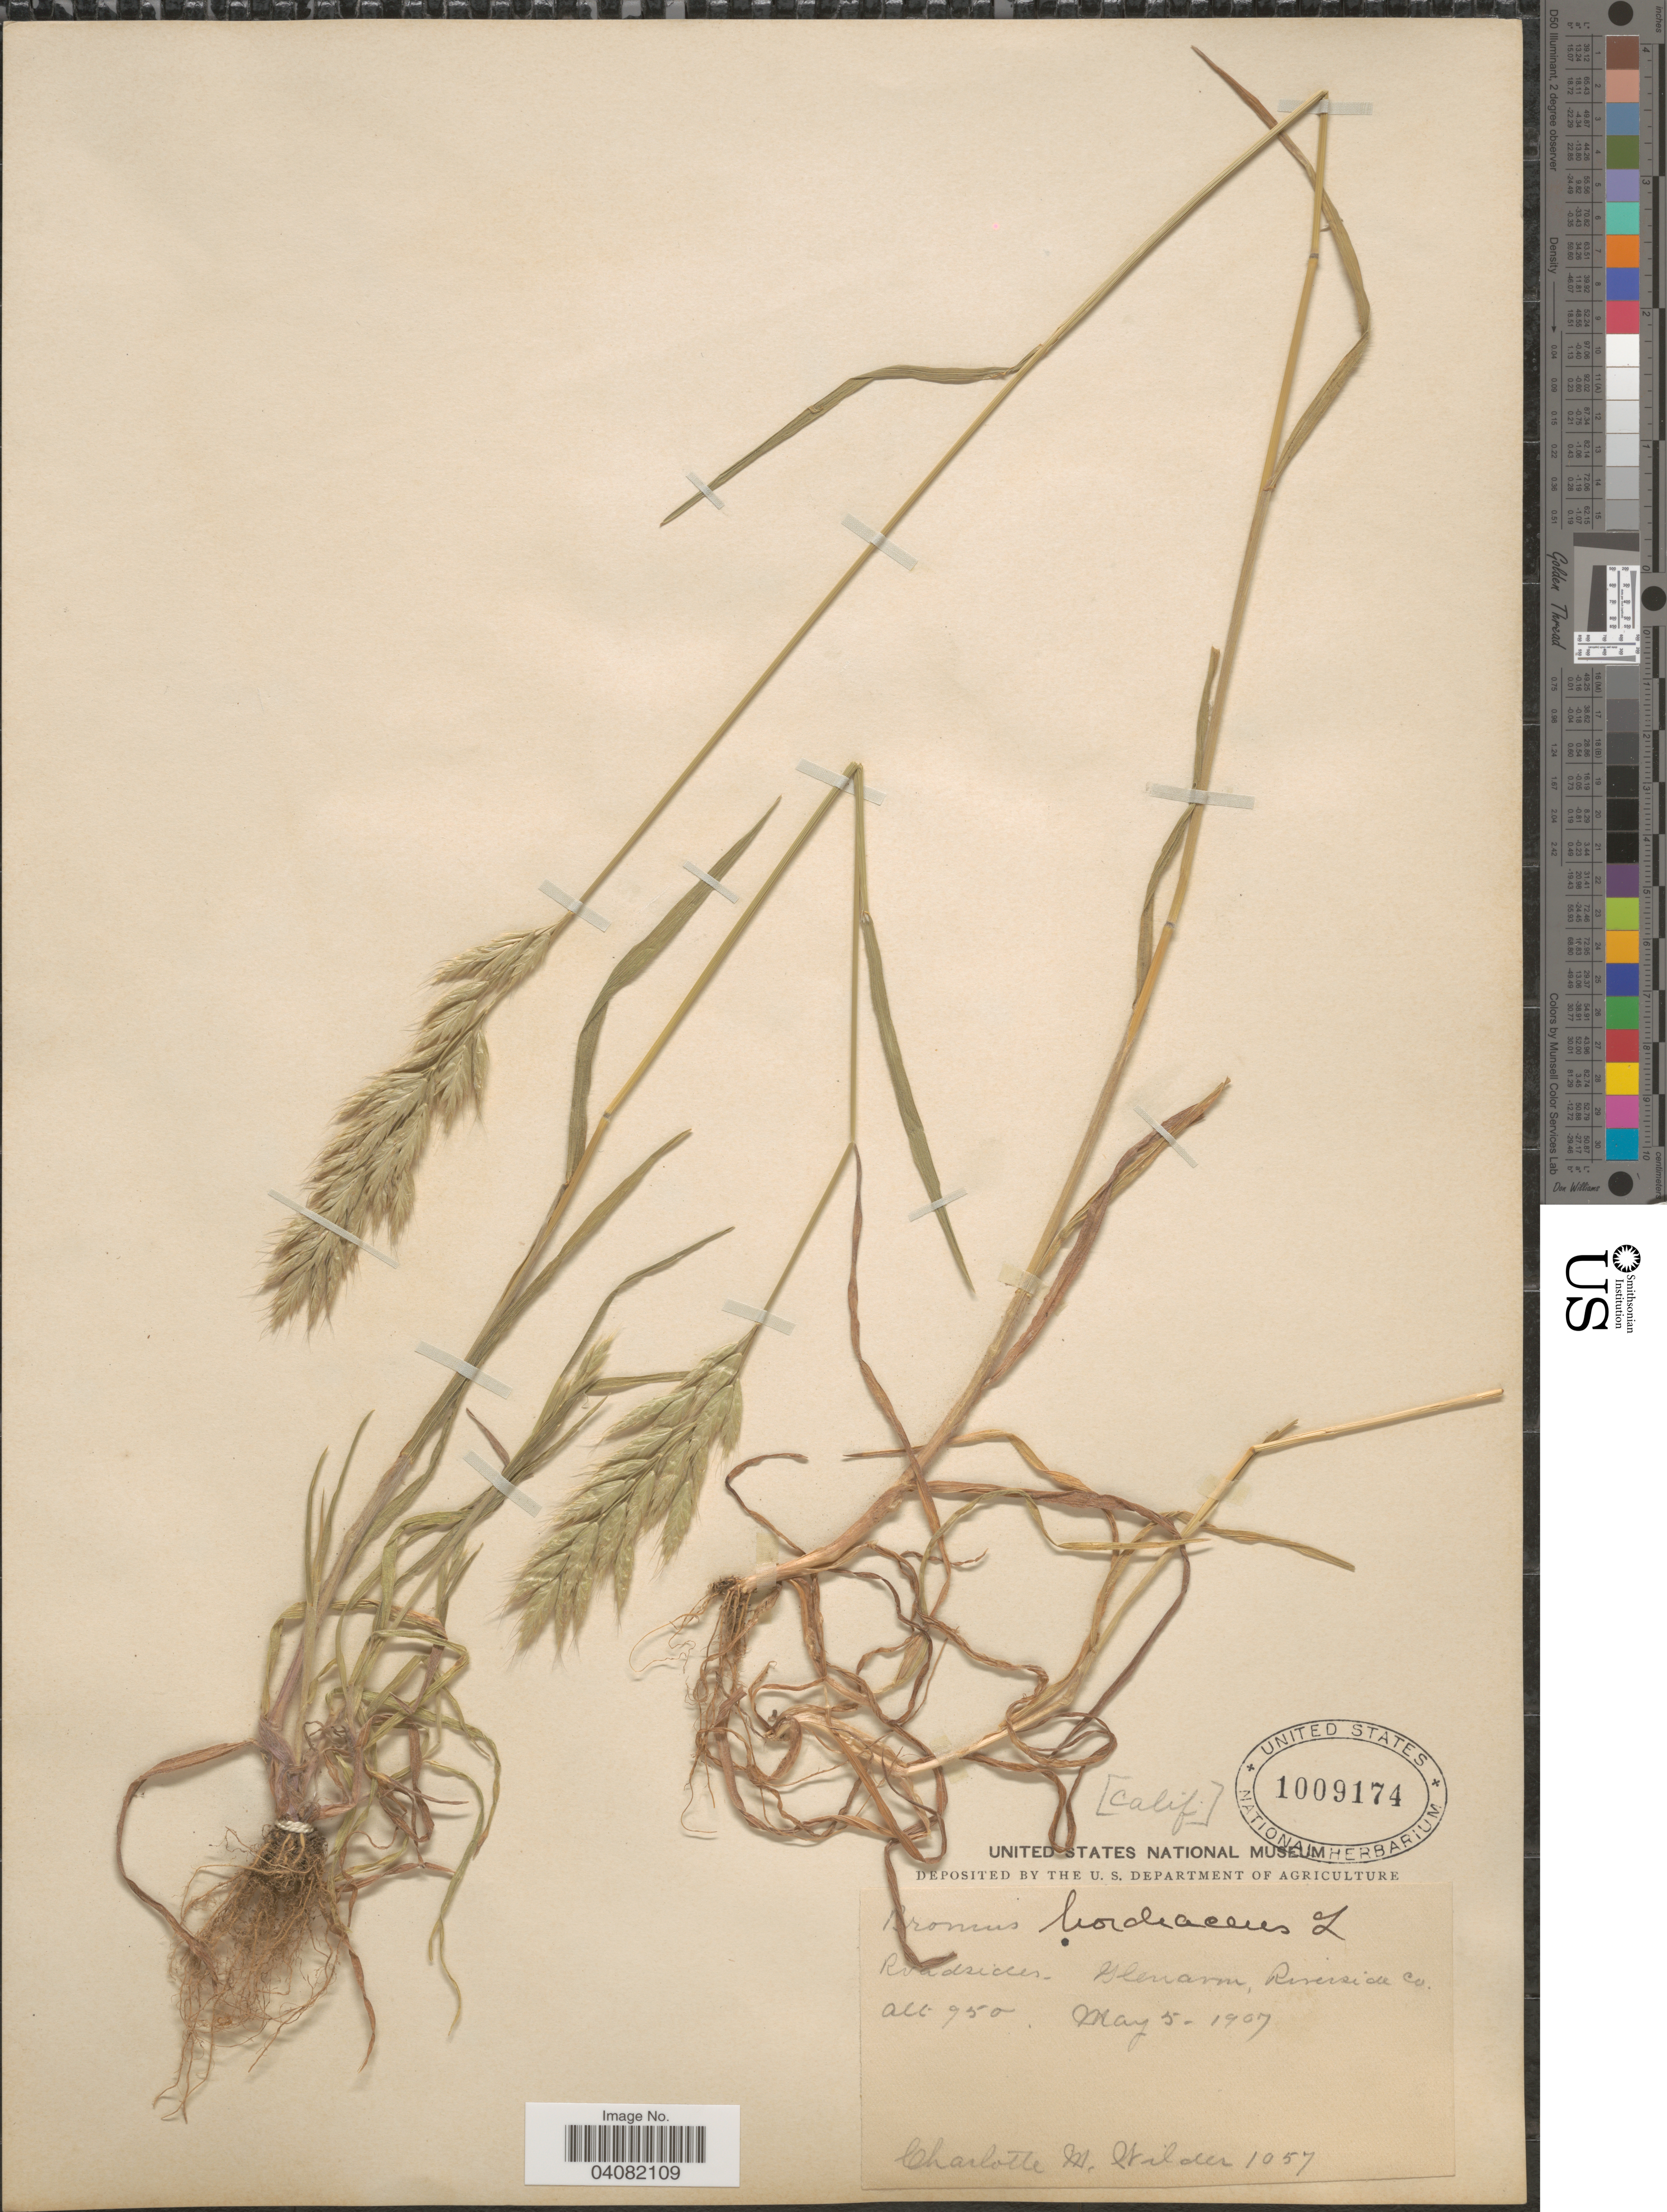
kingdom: Plantae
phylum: Tracheophyta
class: Liliopsida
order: Poales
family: Poaceae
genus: Bromus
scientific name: Bromus hordeaceus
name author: L.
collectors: C. Wilder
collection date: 1907-05-05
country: United States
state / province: California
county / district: Riverside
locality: Roadsides. Glenavon, Riverside Co.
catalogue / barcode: US 1009174